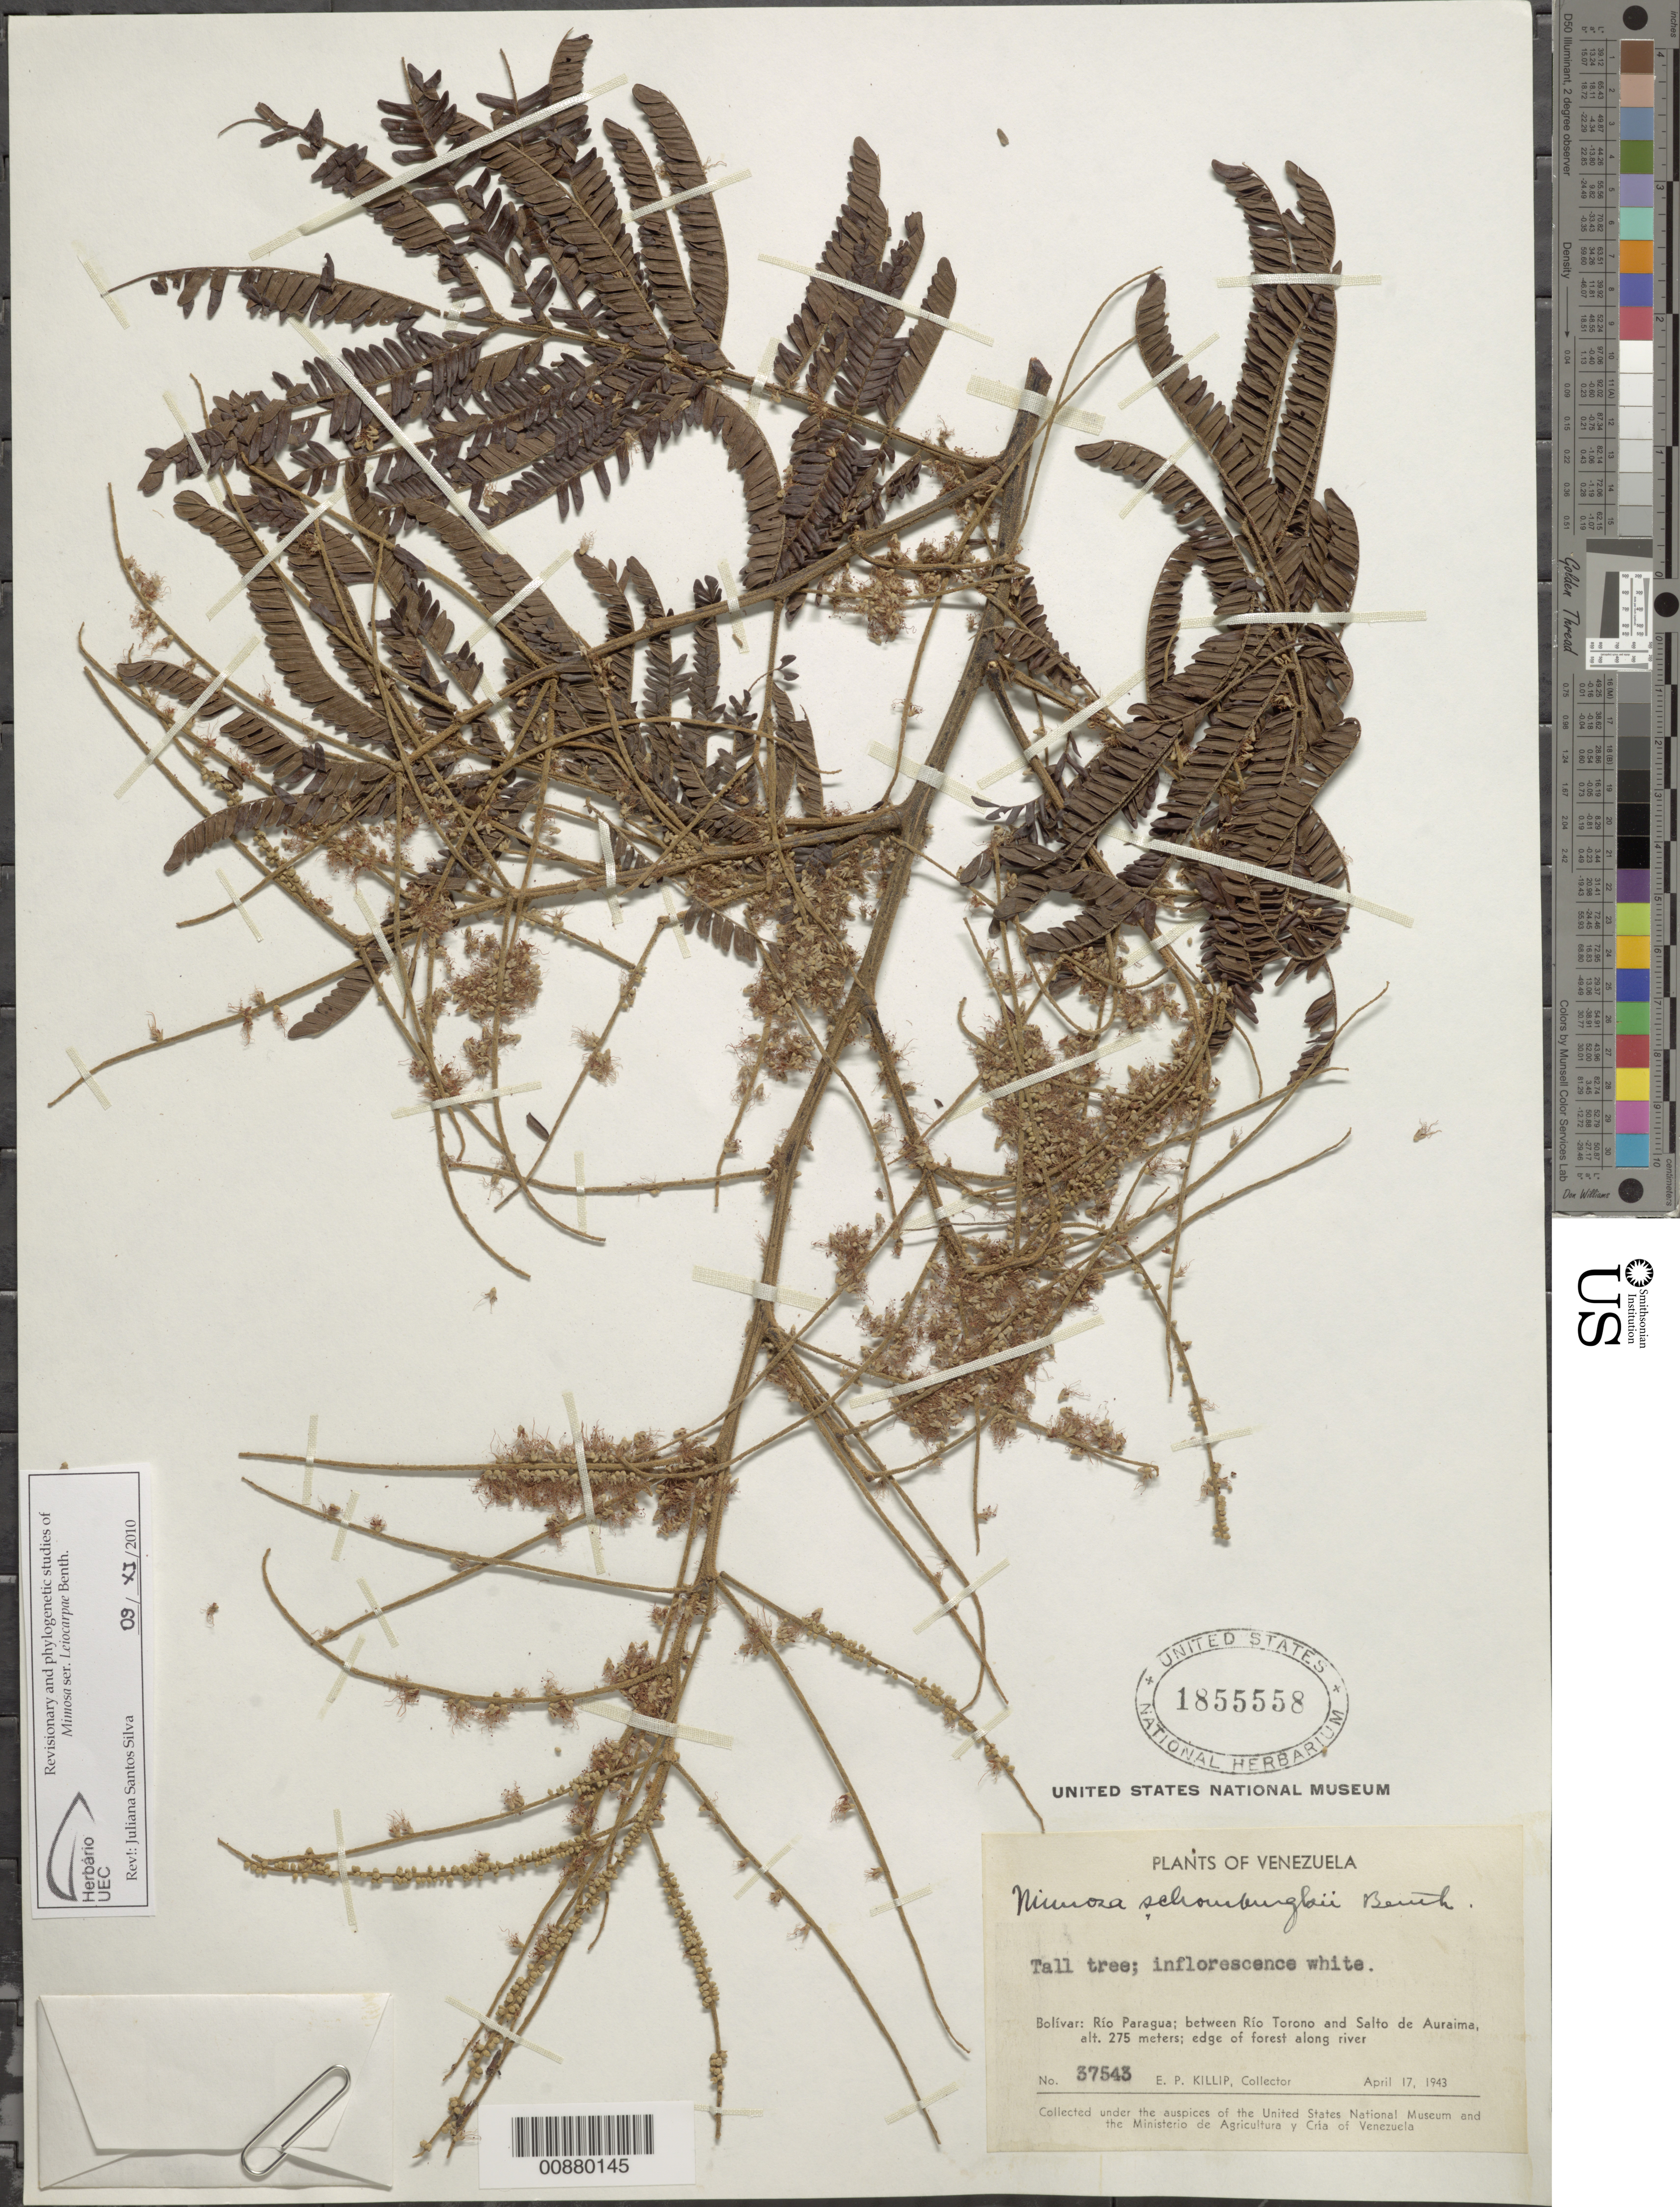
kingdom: Plantae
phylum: Tracheophyta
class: Magnoliopsida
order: Fabales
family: Fabaceae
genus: Mimosa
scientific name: Mimosa schomburgkii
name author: Benth.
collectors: E. P. Killip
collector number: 37543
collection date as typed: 17-Apr-43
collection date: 1943-04-17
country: Venezuela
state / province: Bolívar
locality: Río Paragua, between Río Torono and Salto de Auraima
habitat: Edge of forest along river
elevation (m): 275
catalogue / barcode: US 1855558